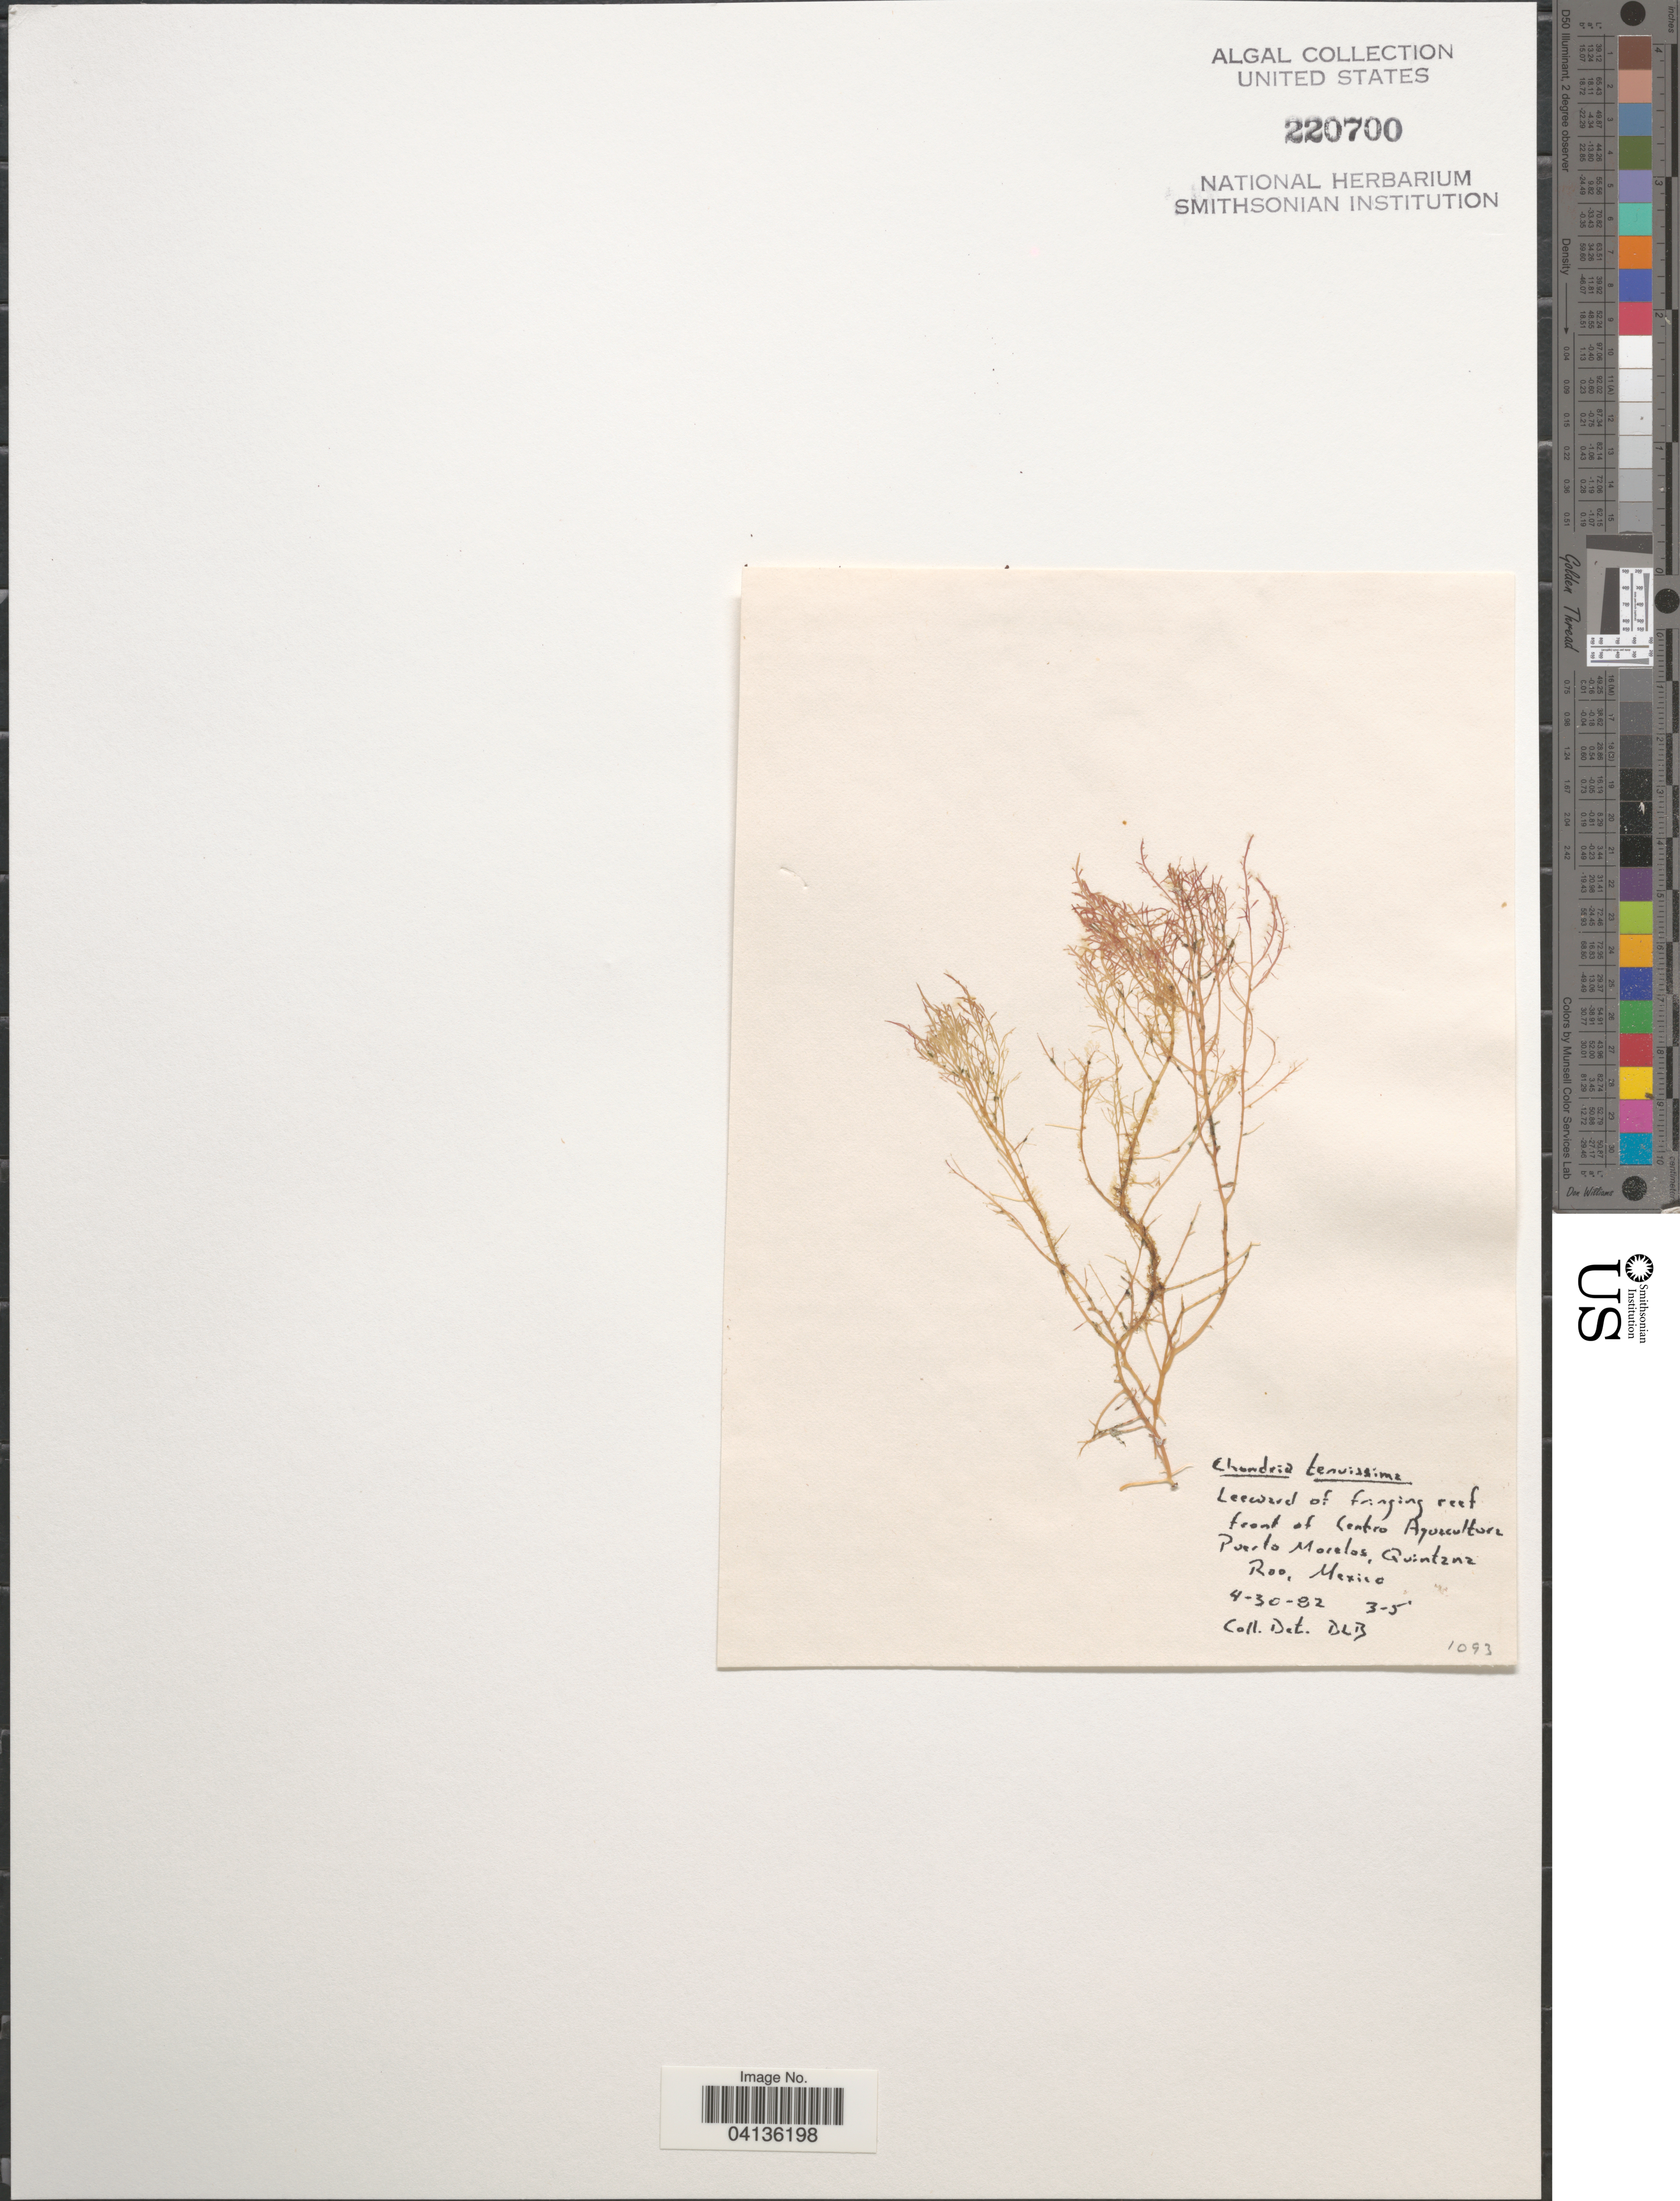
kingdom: Plantae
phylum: Rhodophyta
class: Florideophyceae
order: Ceramiales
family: Rhodomelaceae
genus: Chondria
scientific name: Chondria tenuissima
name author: (With.) C. Agardh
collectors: D. L. B.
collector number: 1093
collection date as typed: Transcribed d/m/y: 30/4/82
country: Mexico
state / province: Quintana Roo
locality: Leeward of fringing reef front of Centro Aquaculture. Puerto Morelos.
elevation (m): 1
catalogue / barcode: US 220700